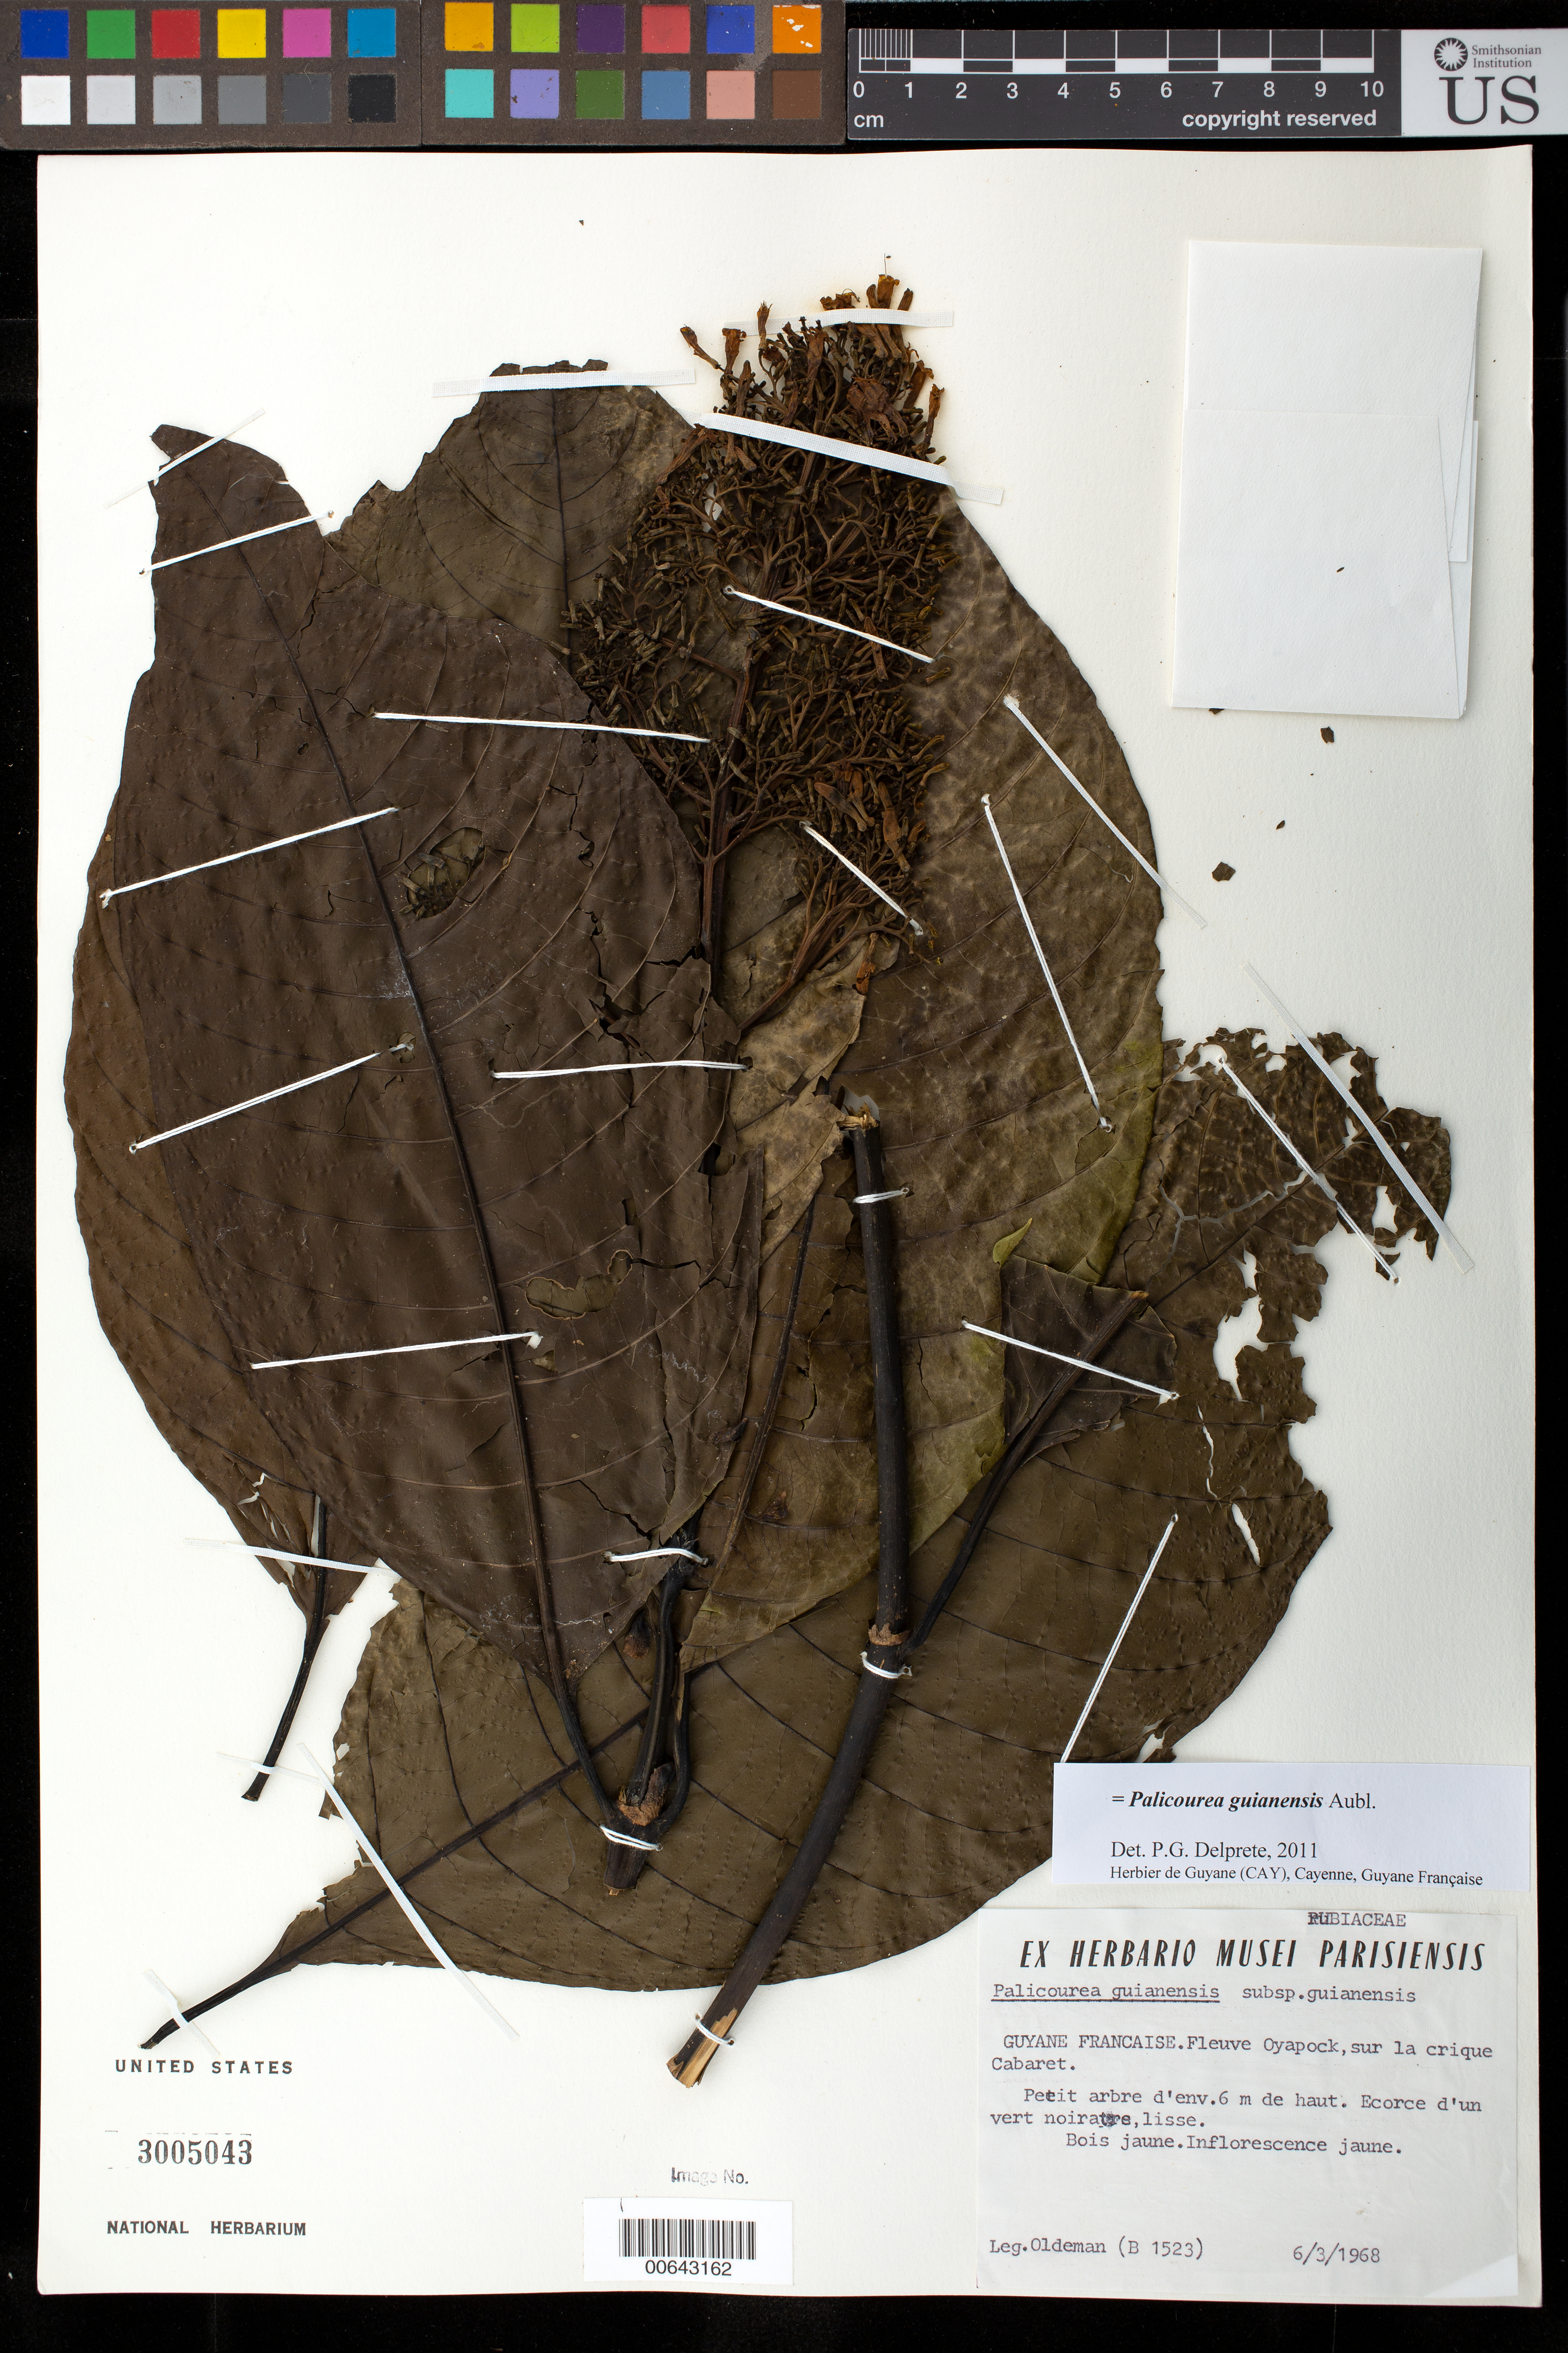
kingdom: Plantae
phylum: Tracheophyta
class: Magnoliopsida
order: Gentianales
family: Rubiaceae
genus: Palicourea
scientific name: Palicourea guianensis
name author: Aubl.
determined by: Delprete, P. G., Herb. de Guyane Cay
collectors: R. Oldeman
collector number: B 1523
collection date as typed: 6-Mar-68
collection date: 1968-03-06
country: French Guiana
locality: Crique Gabaret, Fleuve Oyapock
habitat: Along creek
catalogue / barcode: US 3005043